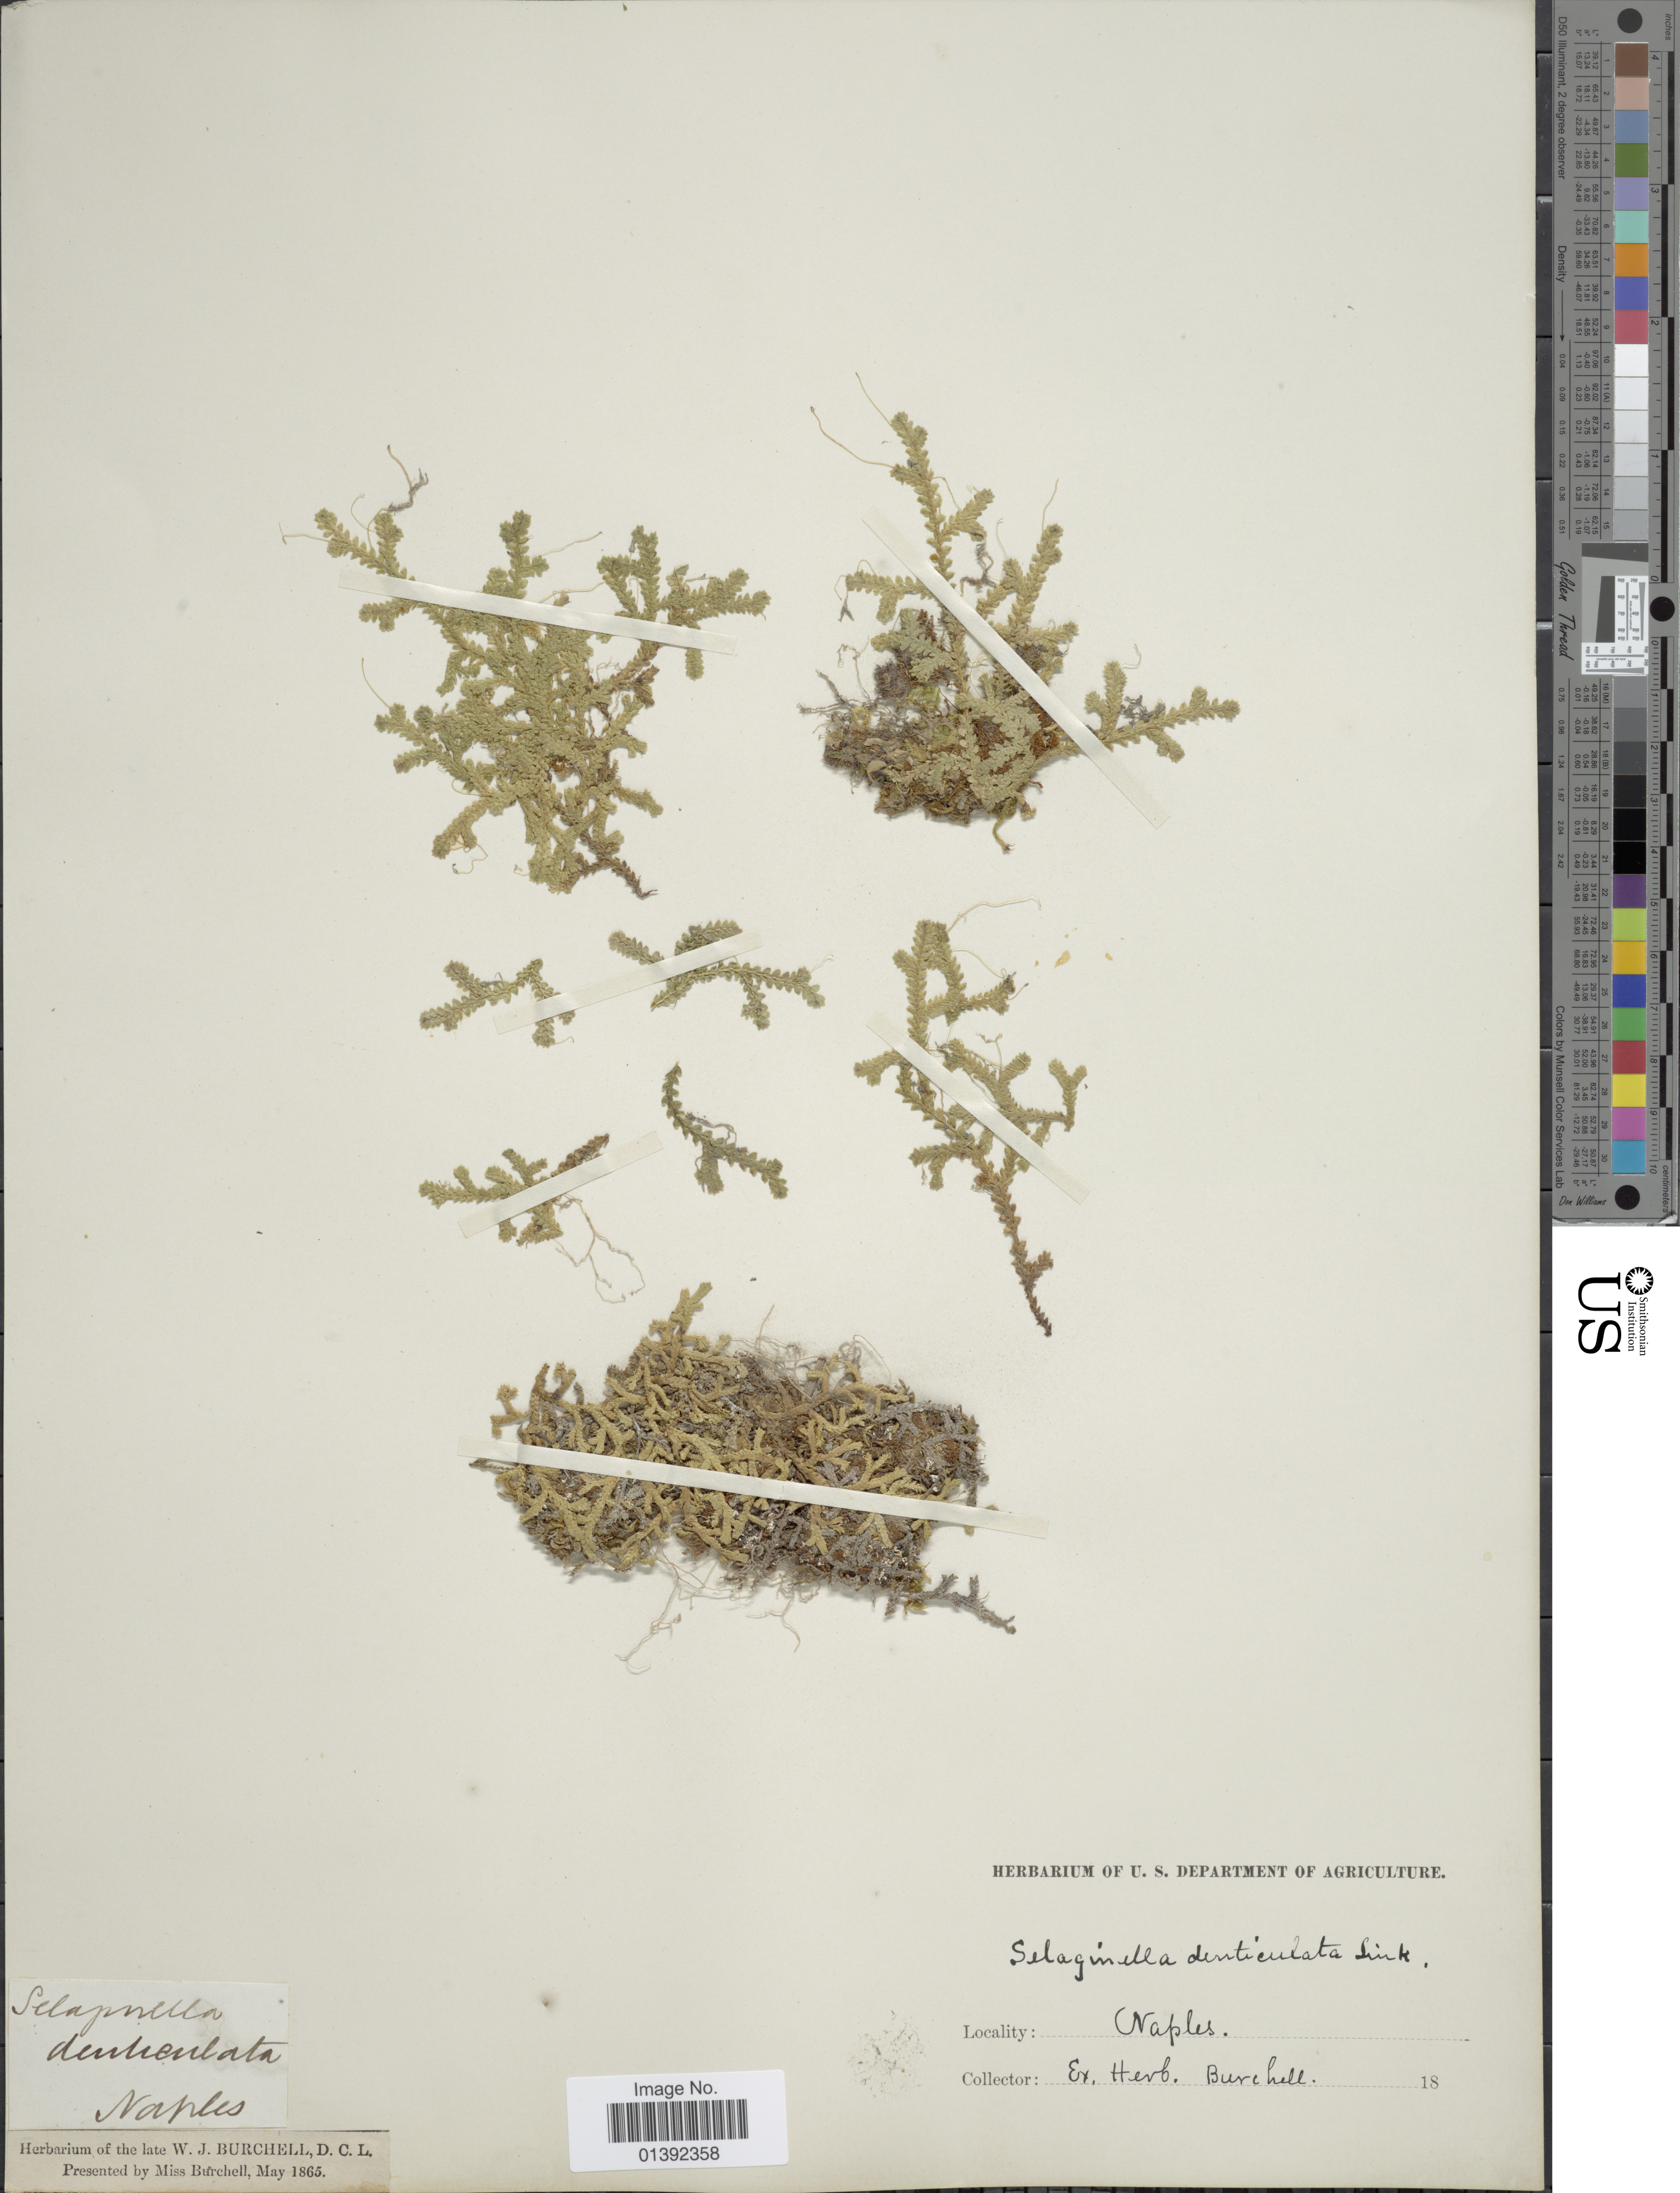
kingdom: Plantae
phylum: Tracheophyta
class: Lycopodiopsida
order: Selaginellales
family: Selaginellaceae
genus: Selaginella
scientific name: Selaginella denticulata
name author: (L.) Spring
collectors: ex herb. Burchell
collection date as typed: Transcribed d/m/y: //18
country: Italy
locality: Naples